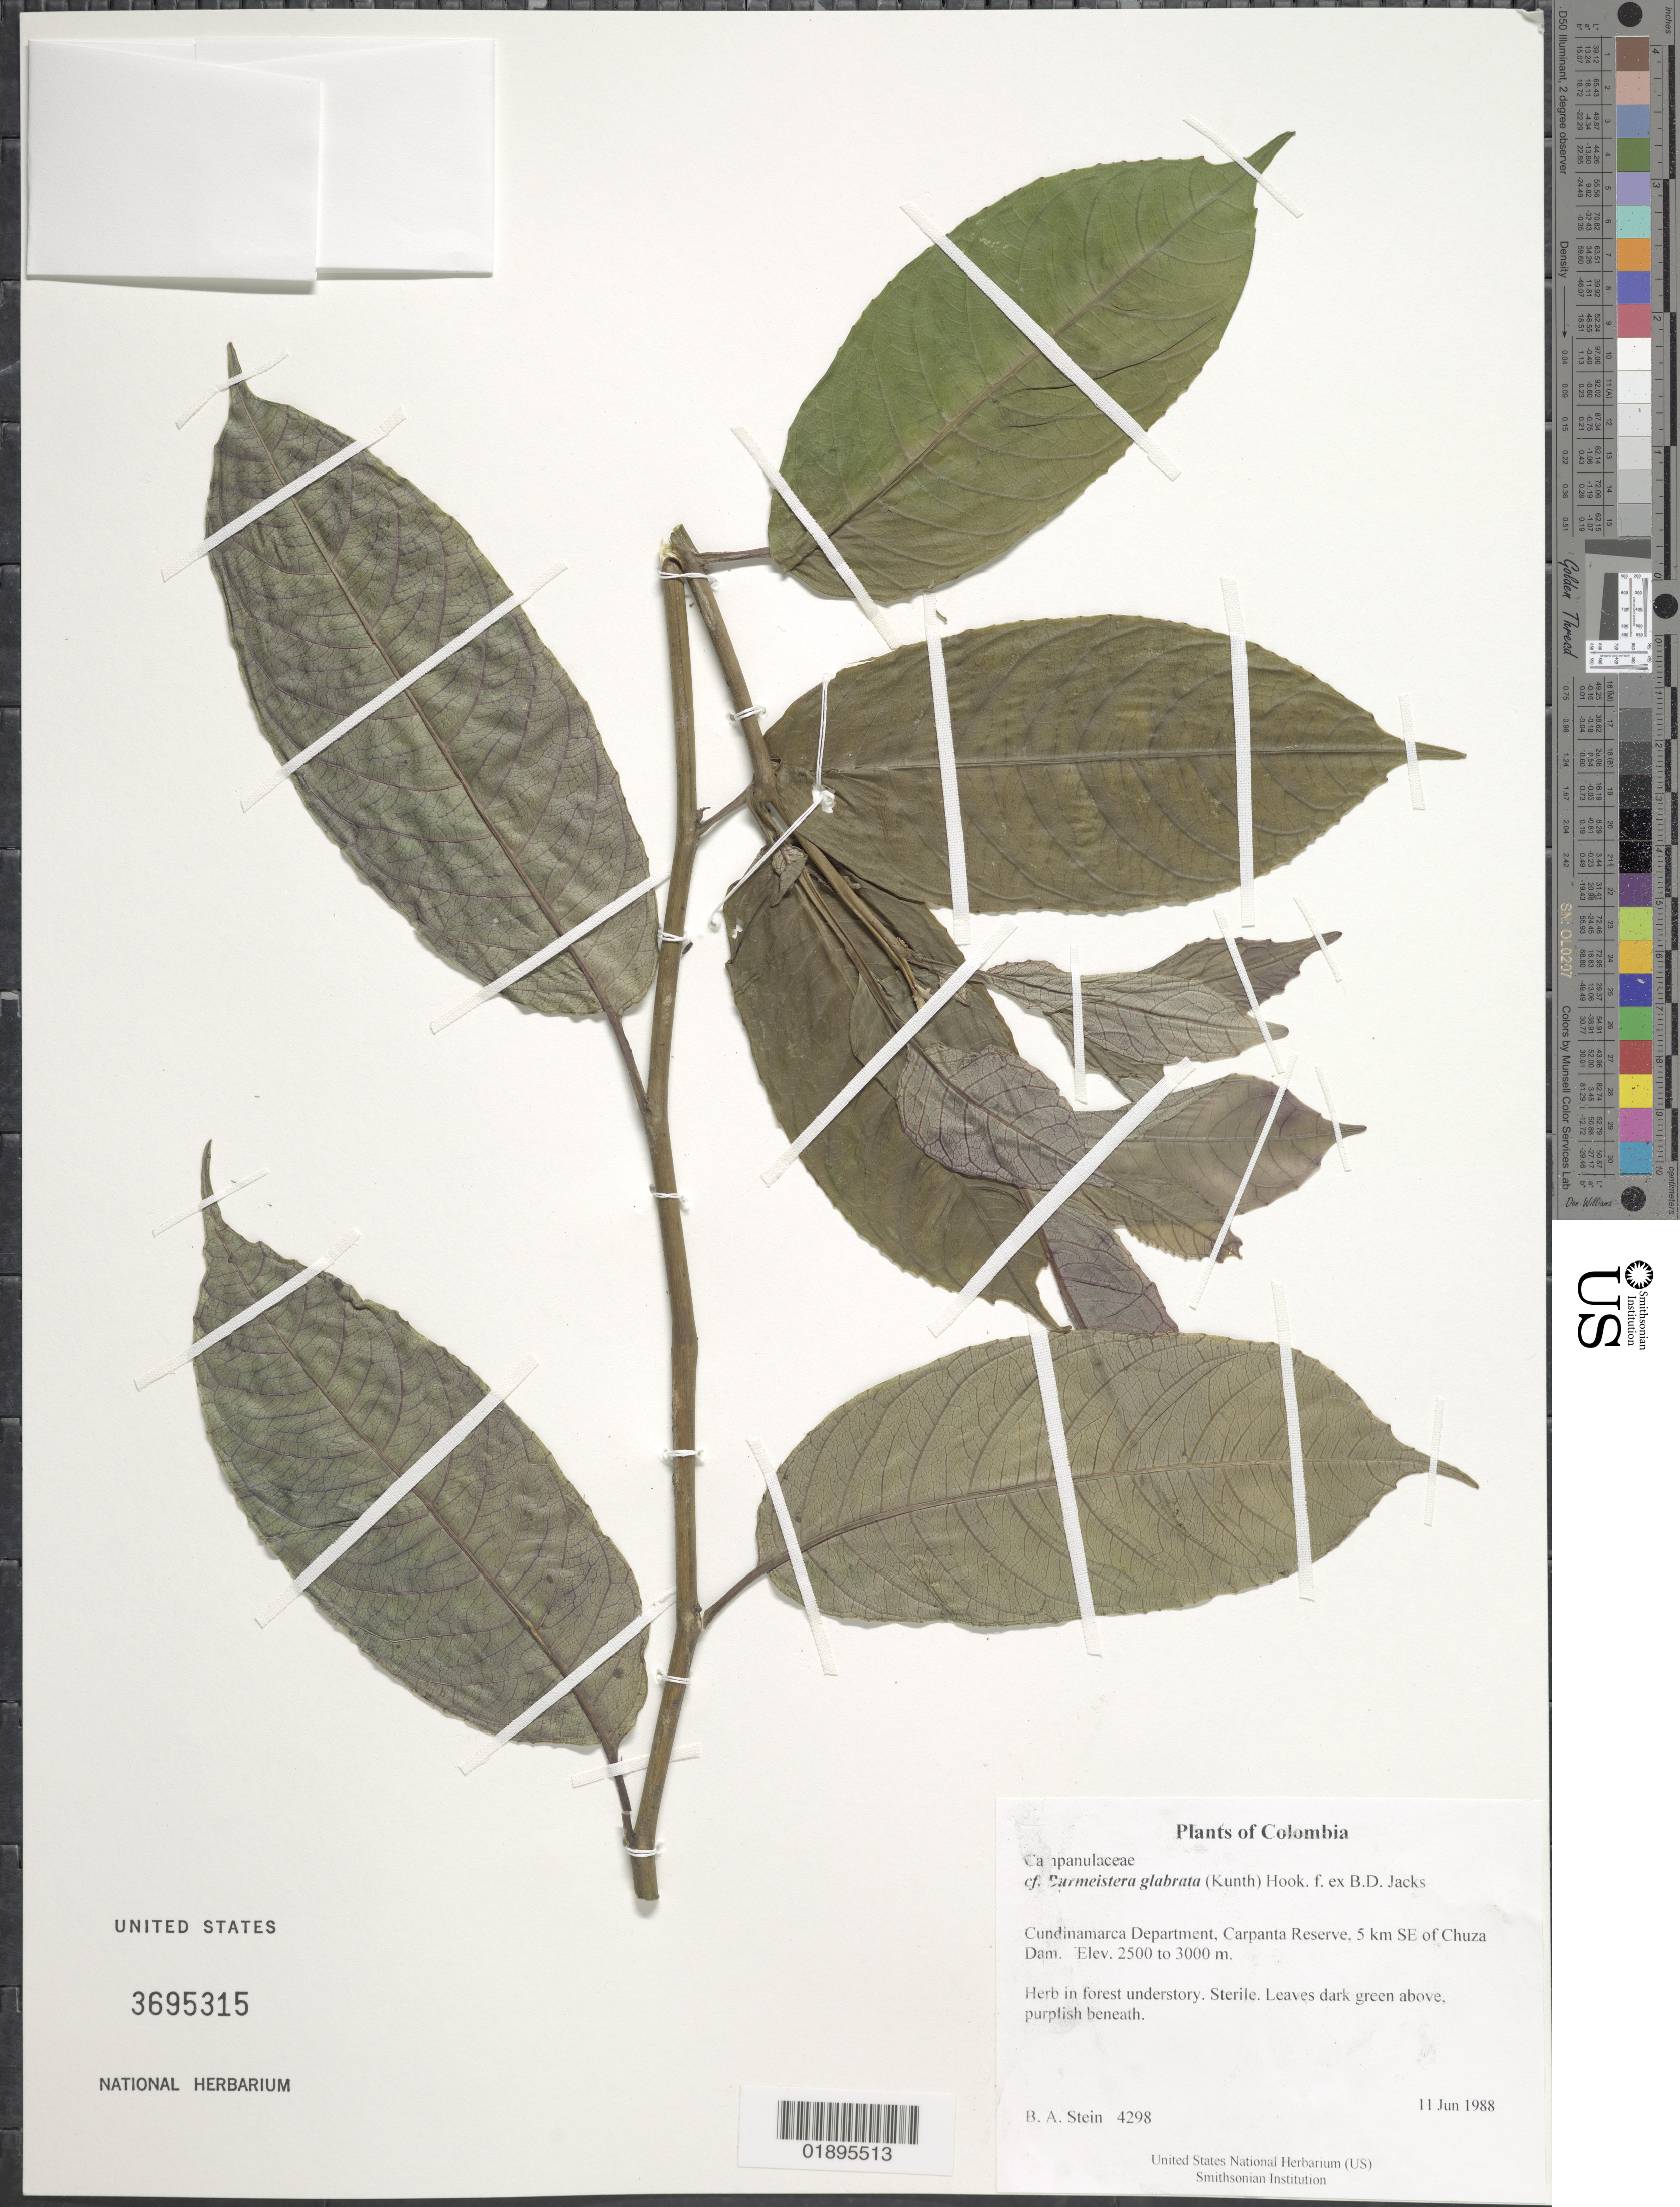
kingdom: Plantae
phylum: Tracheophyta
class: Magnoliopsida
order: Asterales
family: Campanulaceae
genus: Burmeistera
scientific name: Burmeistera glabrata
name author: (Kunth) Hook. f. ex B.D. Jacks.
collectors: B. A. Stein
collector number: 4298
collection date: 1988-06-11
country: Colombia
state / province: Cundinamarca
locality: Carpanta Reserve, 5 km SE of Chuza Dam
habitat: Forest understory.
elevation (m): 2500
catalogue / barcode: US 3695315